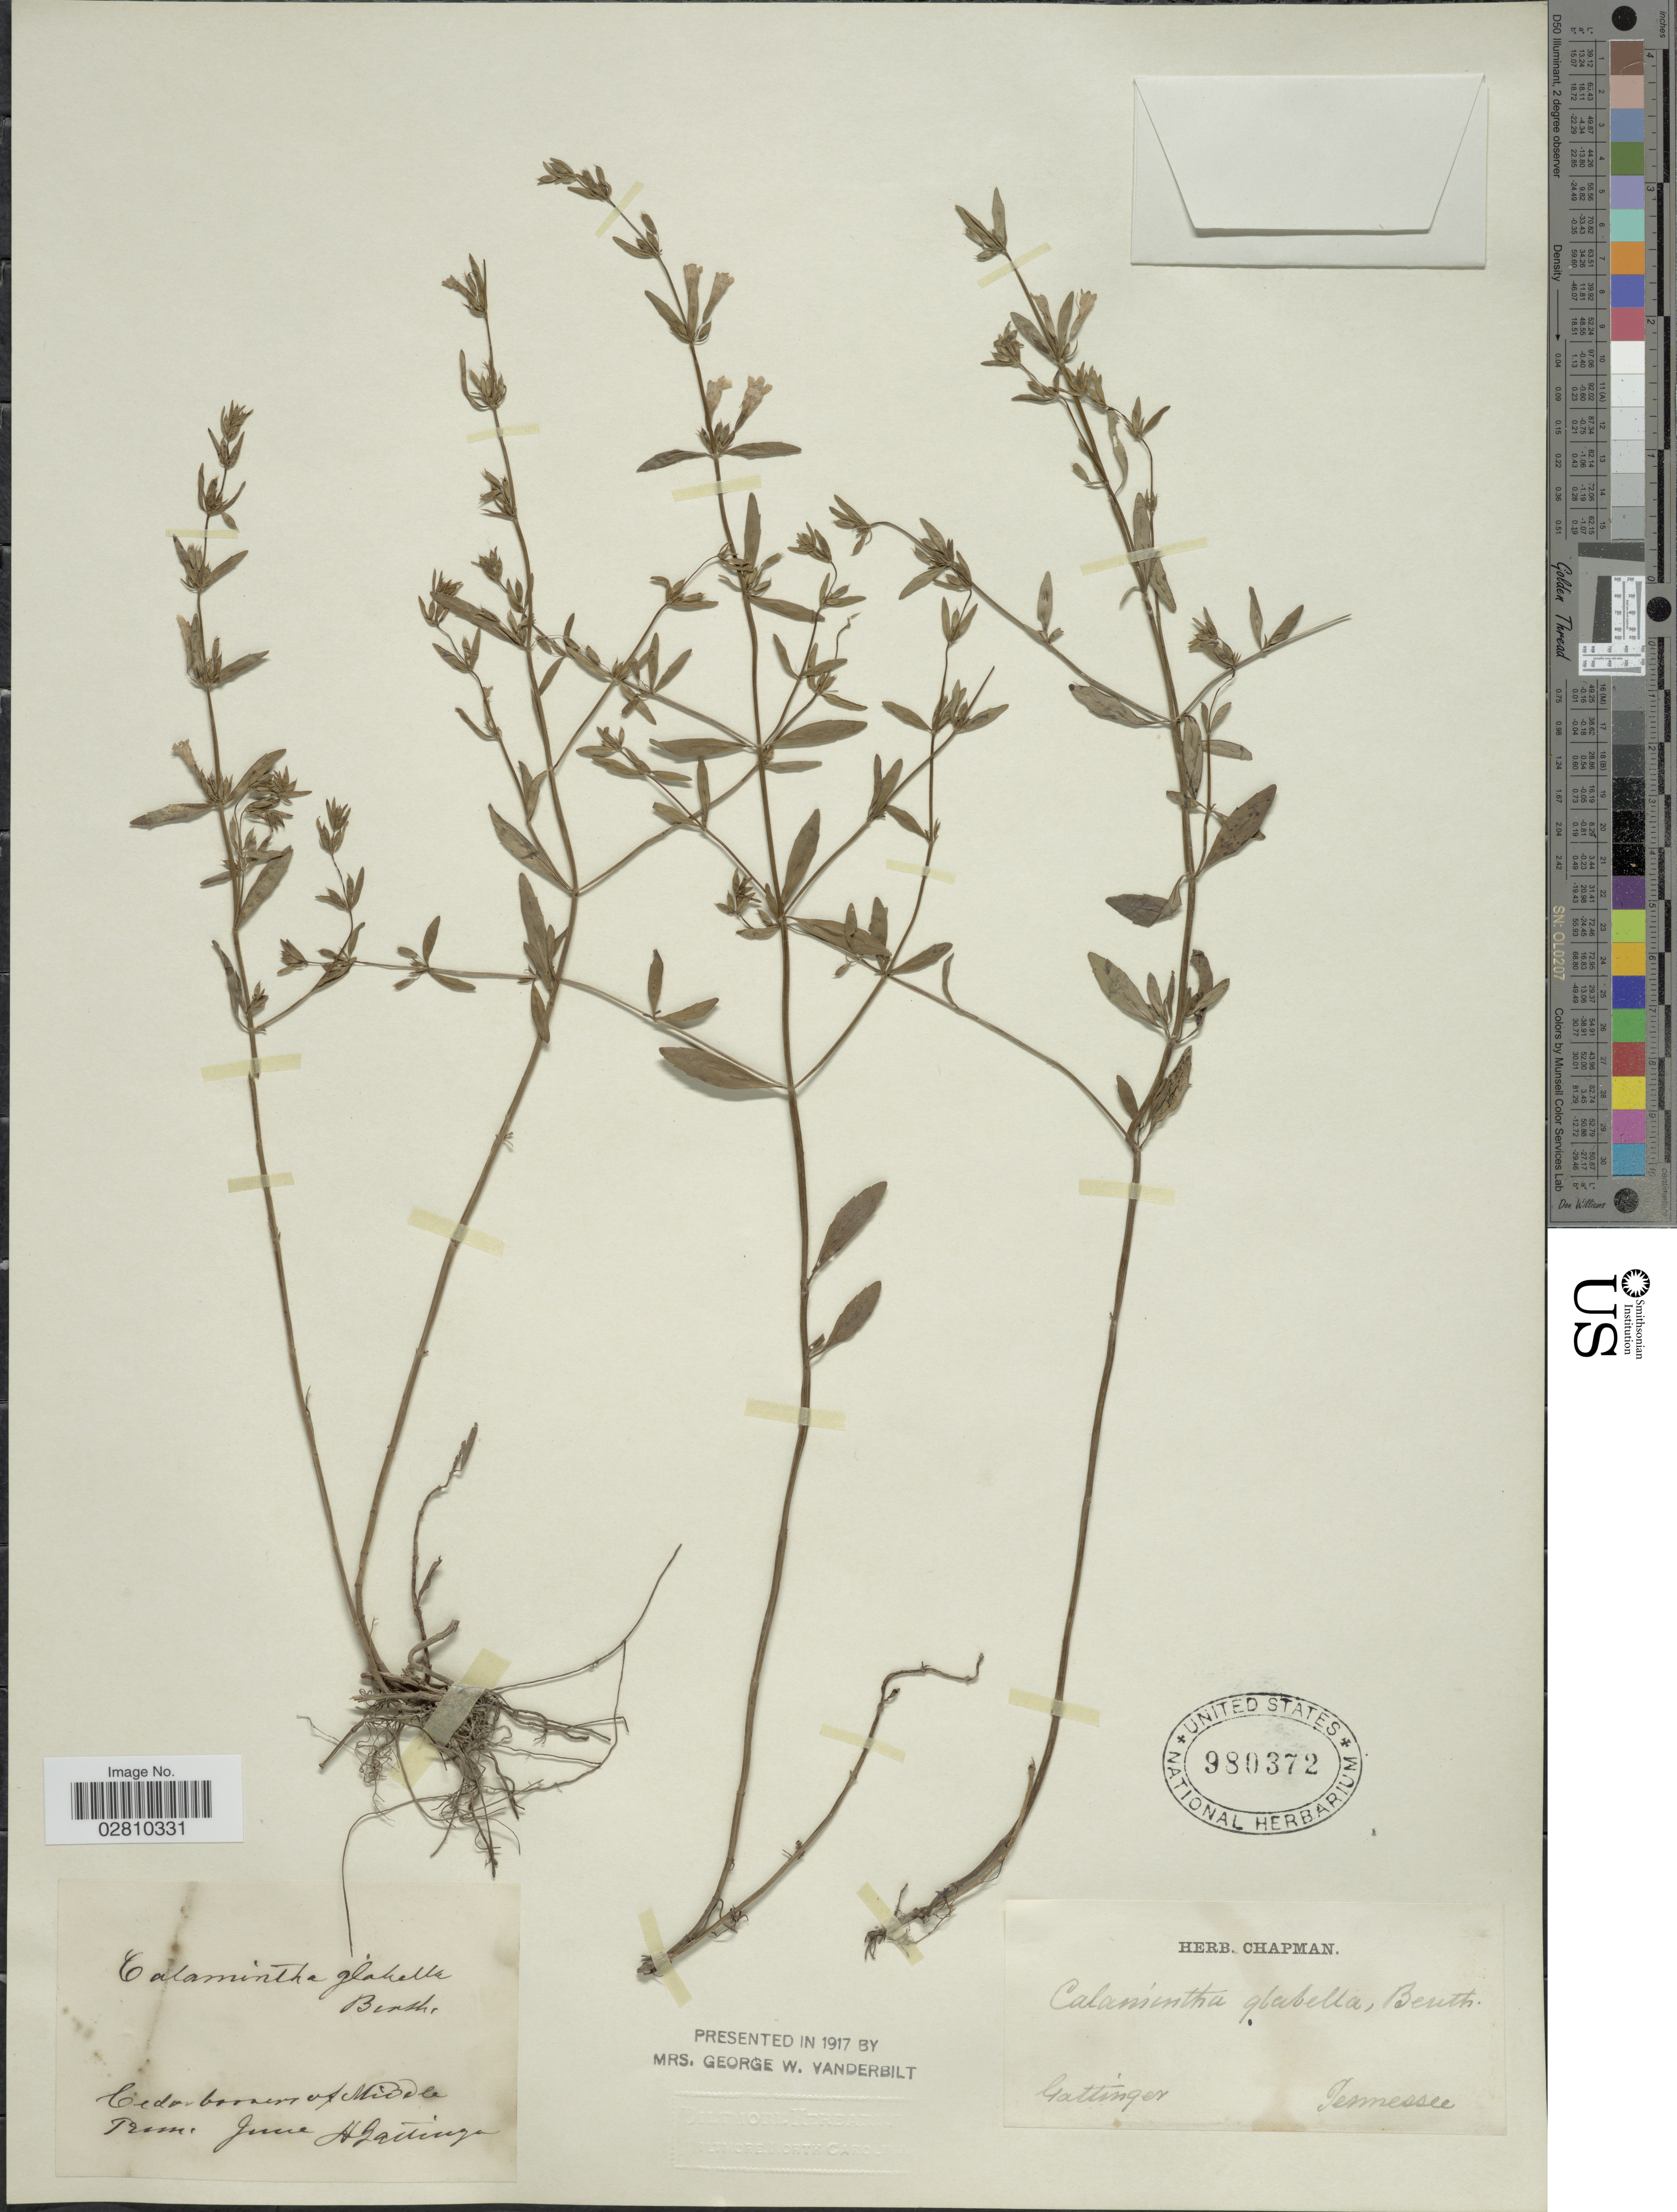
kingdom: Plantae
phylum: Tracheophyta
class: Magnoliopsida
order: Lamiales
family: Lamiaceae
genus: Clinopodium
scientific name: Clinopodium glabellum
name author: (Michx.) Kuntze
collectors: A. Gattinger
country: United States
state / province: Tennessee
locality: Cedar barrens of Middle Tenn.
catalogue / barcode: US 980372